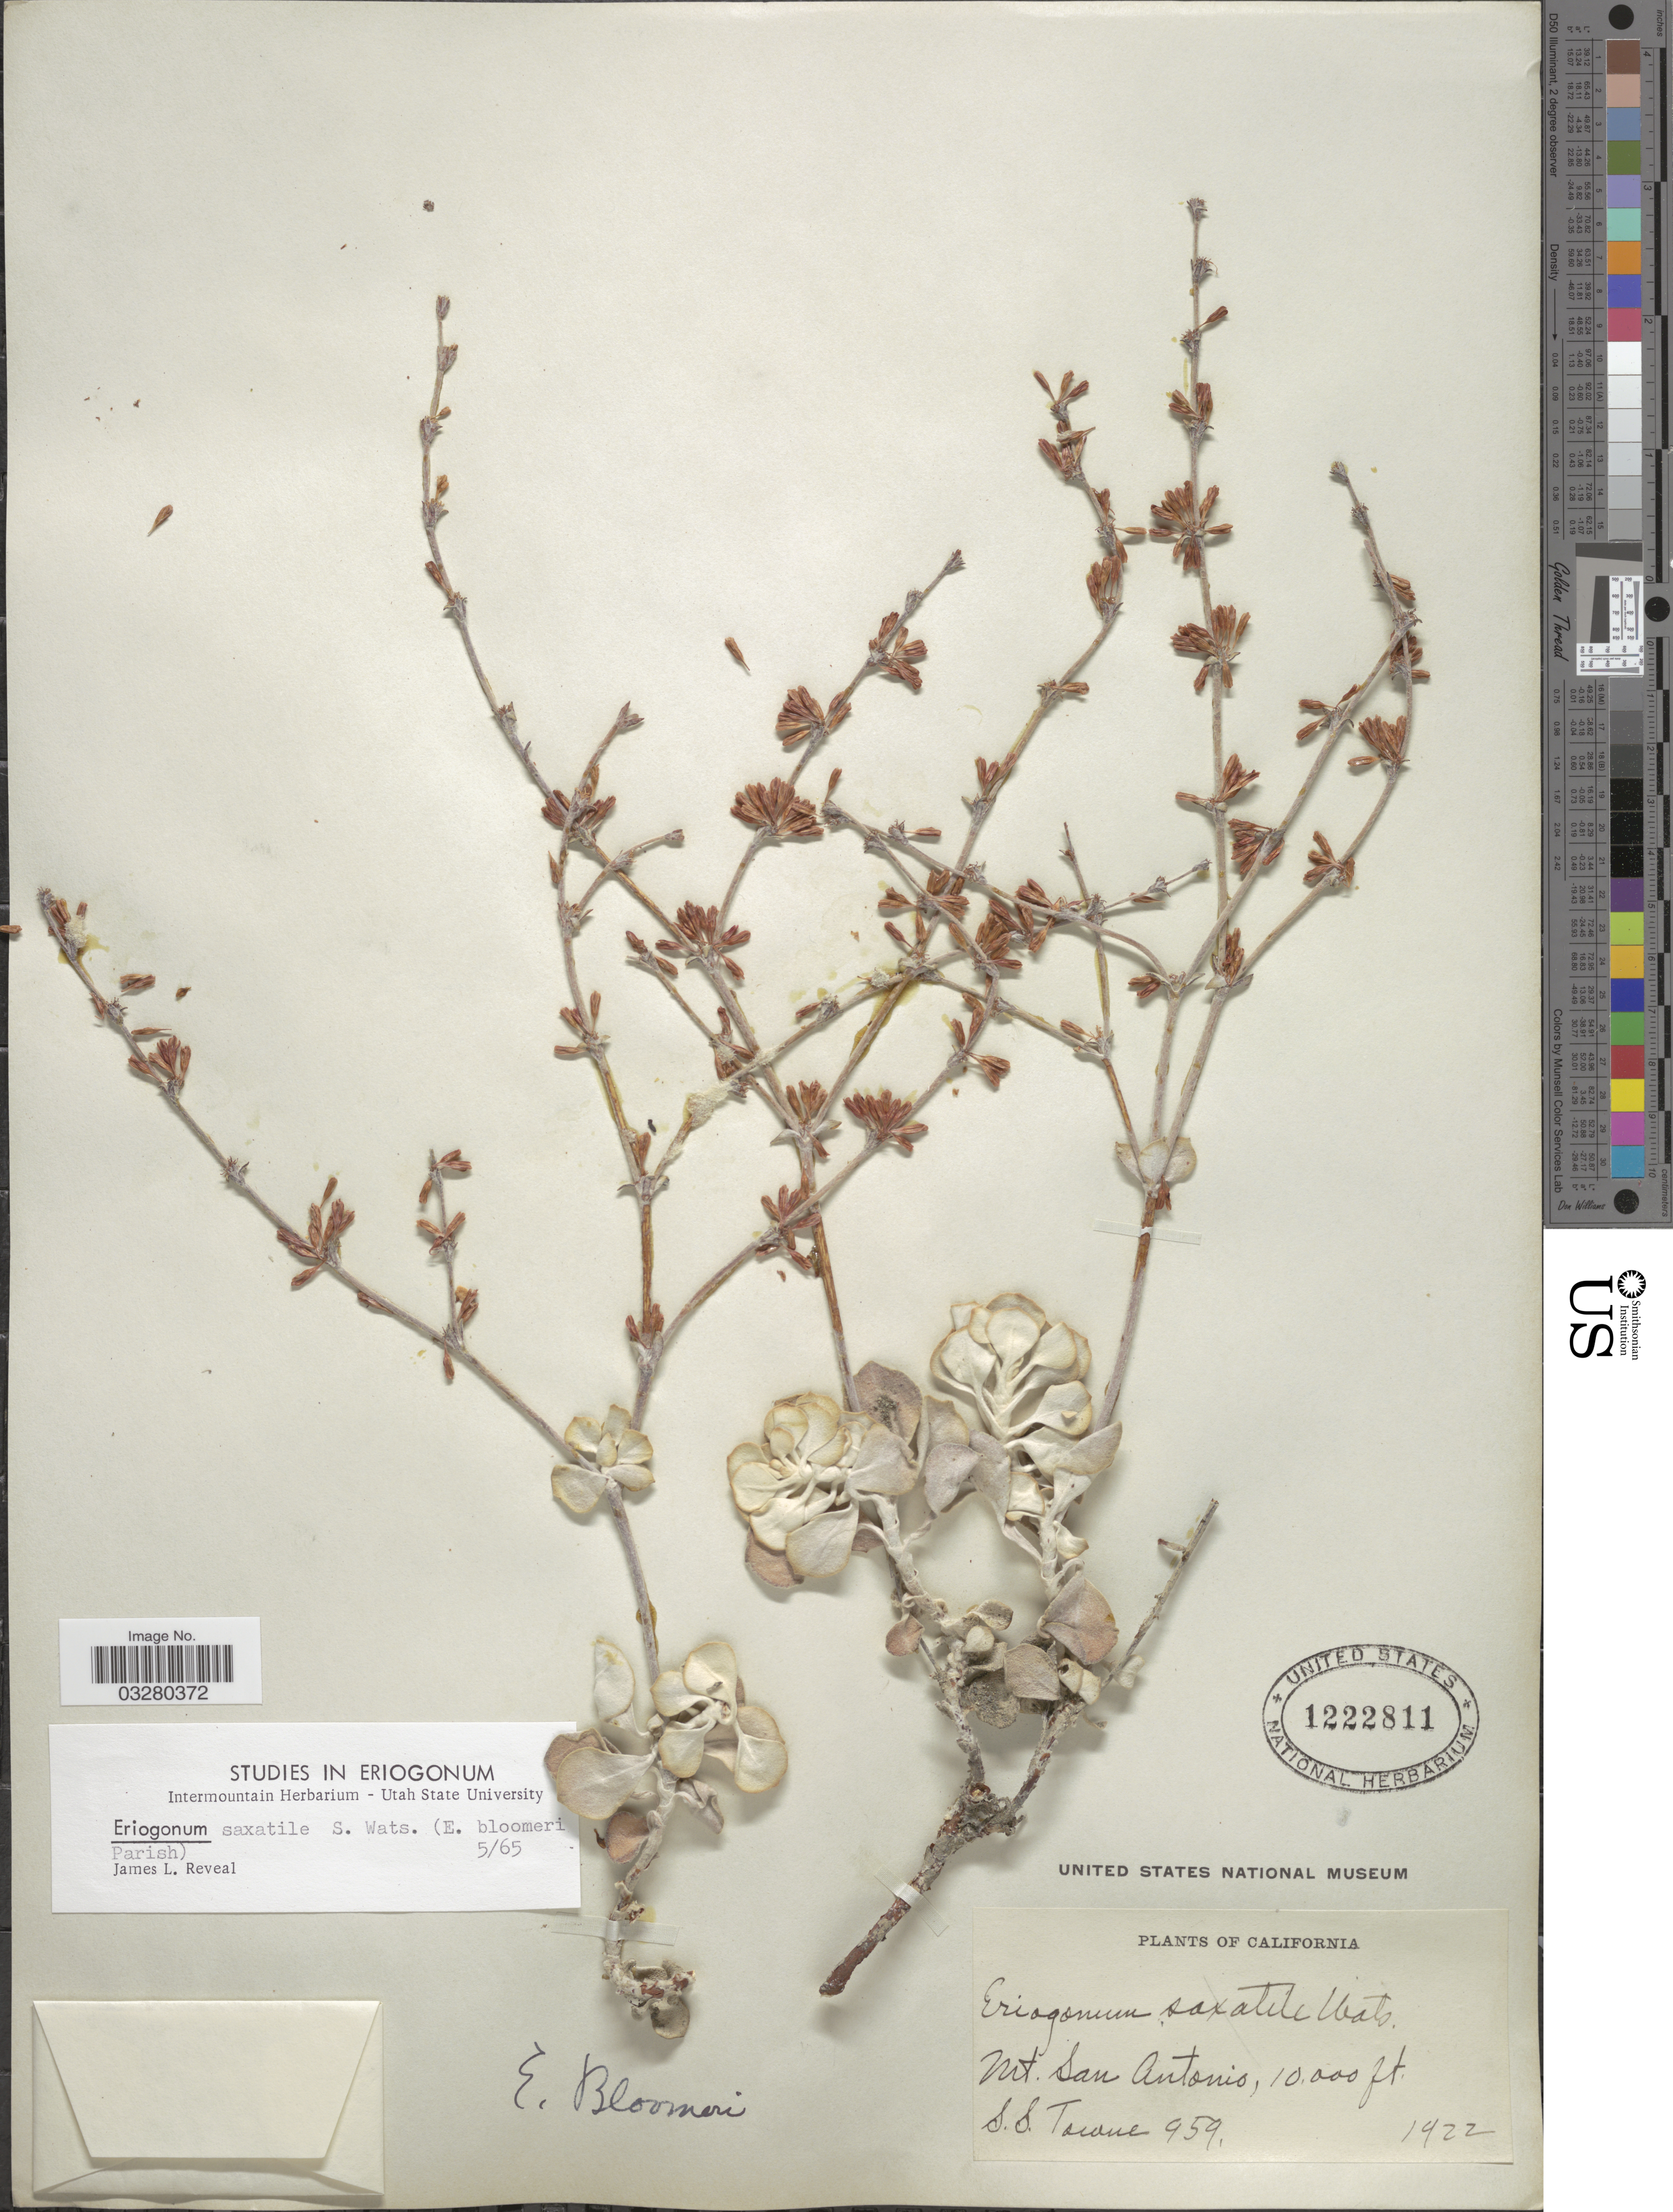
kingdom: Plantae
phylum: Tracheophyta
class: Magnoliopsida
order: Caryophyllales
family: Polygonaceae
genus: Eriogonum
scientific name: Eriogonum saxatile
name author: S. Watson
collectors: S. Towne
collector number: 959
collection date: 1922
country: United States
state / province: California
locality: Mt. San Antonio.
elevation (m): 3048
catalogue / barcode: US 1222811